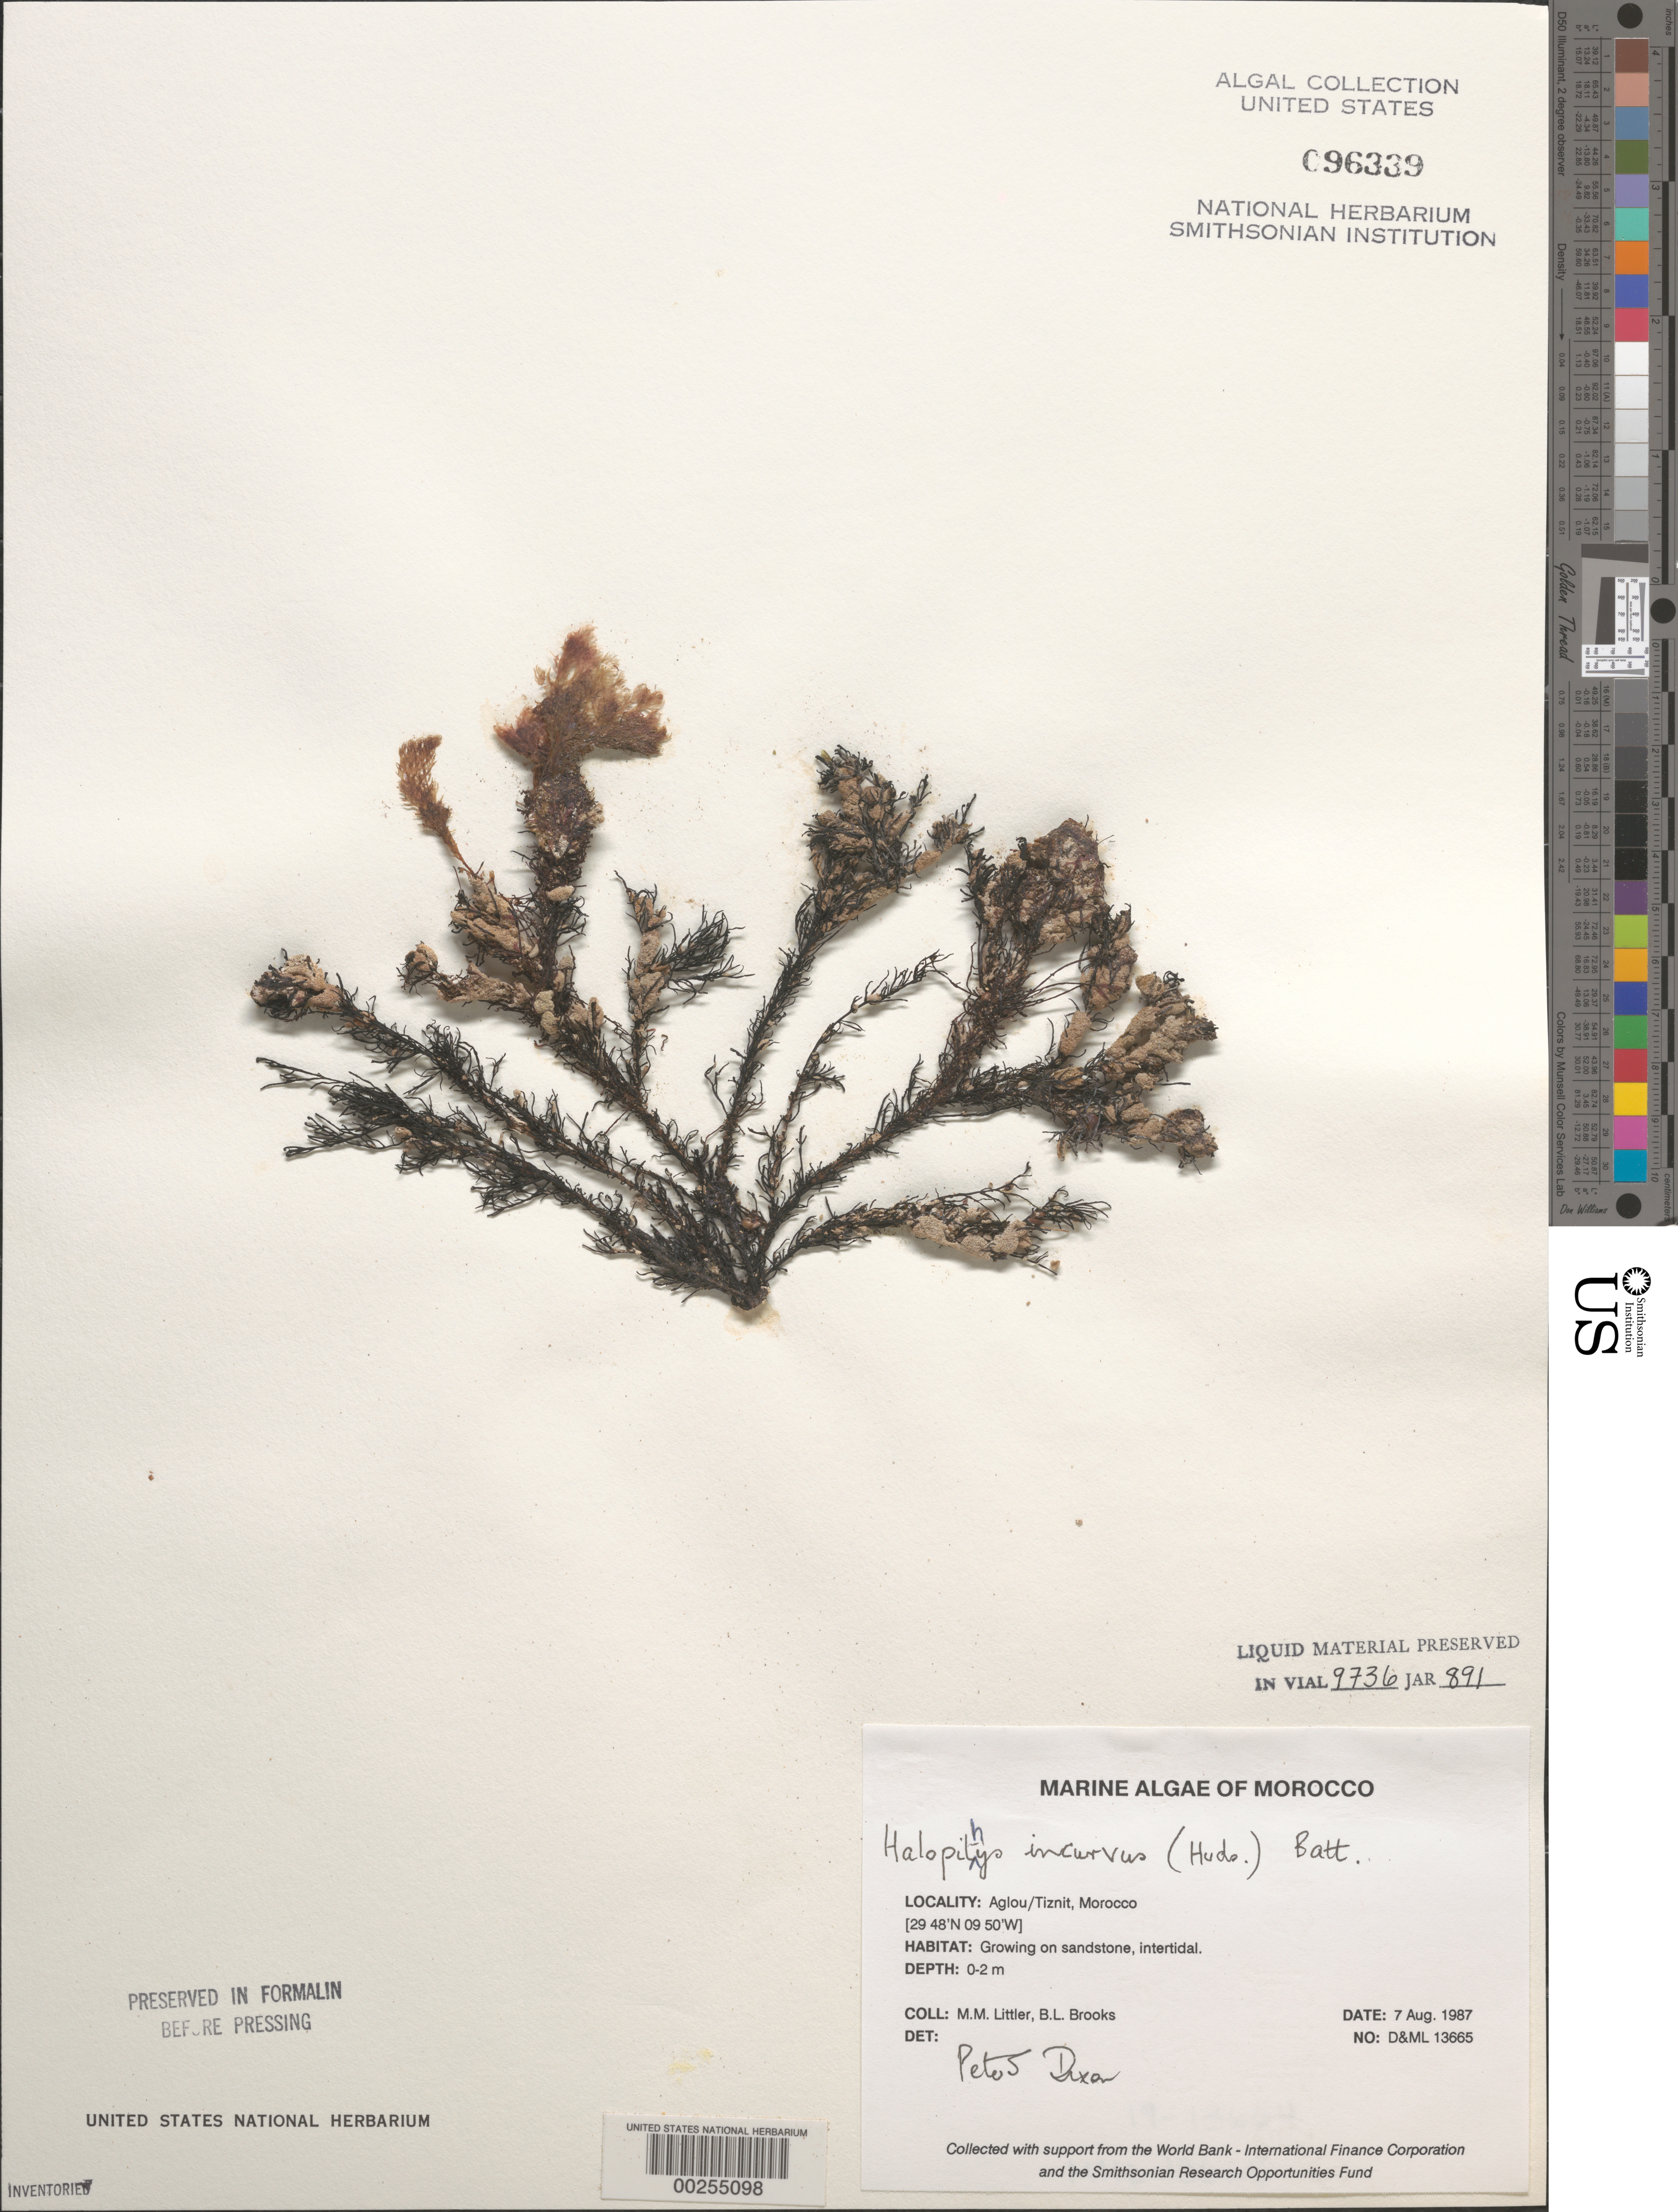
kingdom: Plantae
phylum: Rhodophyta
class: Florideophyceae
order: Ceramiales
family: Rhodomelaceae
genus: Halopithys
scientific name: Halopithys incurvus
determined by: Dixon, P. S.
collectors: M. M. Littler & B. Brooks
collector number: D&ML 13665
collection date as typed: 07 Aug 1987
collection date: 1987-08-07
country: Morocco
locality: Aglou / Tiznit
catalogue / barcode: US 96339